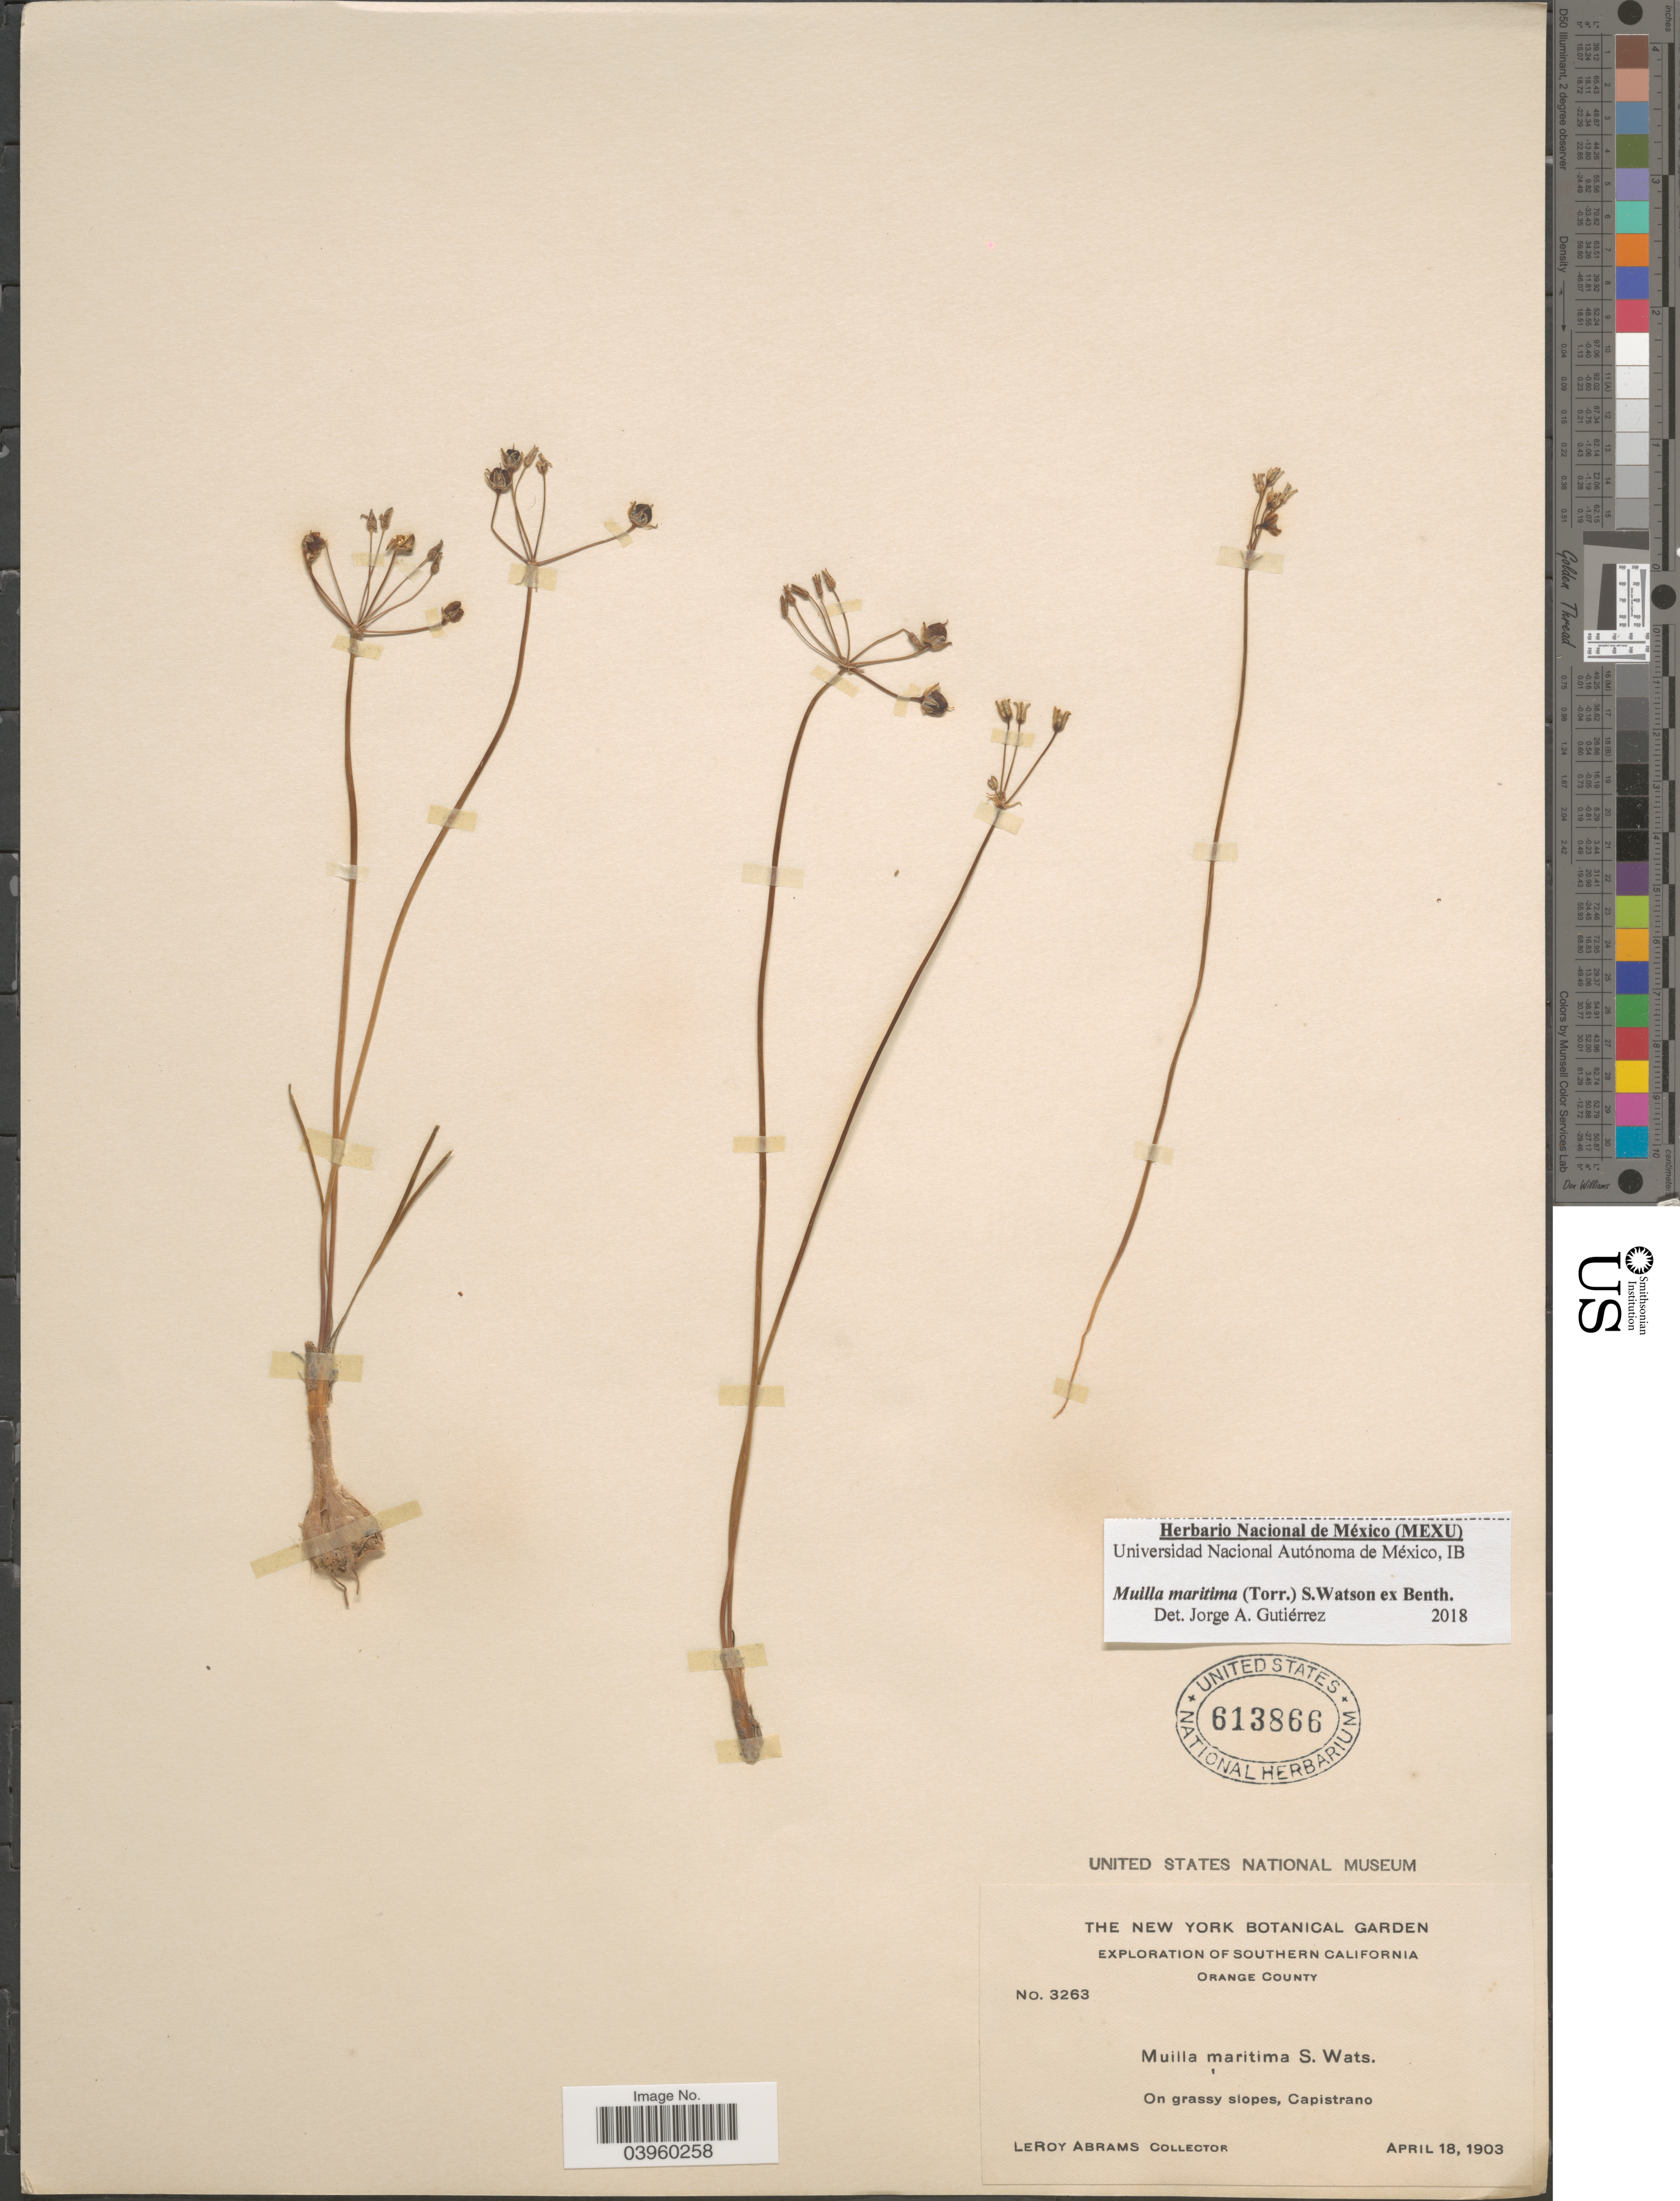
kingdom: Plantae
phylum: Tracheophyta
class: Liliopsida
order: Asparagales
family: Asparagaceae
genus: Muilla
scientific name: Muilla maritima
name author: (Torr.) S. Watson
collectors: L. Abrams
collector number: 3263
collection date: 1903-04-18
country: United States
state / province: California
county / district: Orange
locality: Southern California. Orange County. On grassy slopes, Capistrano.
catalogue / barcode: US 613866